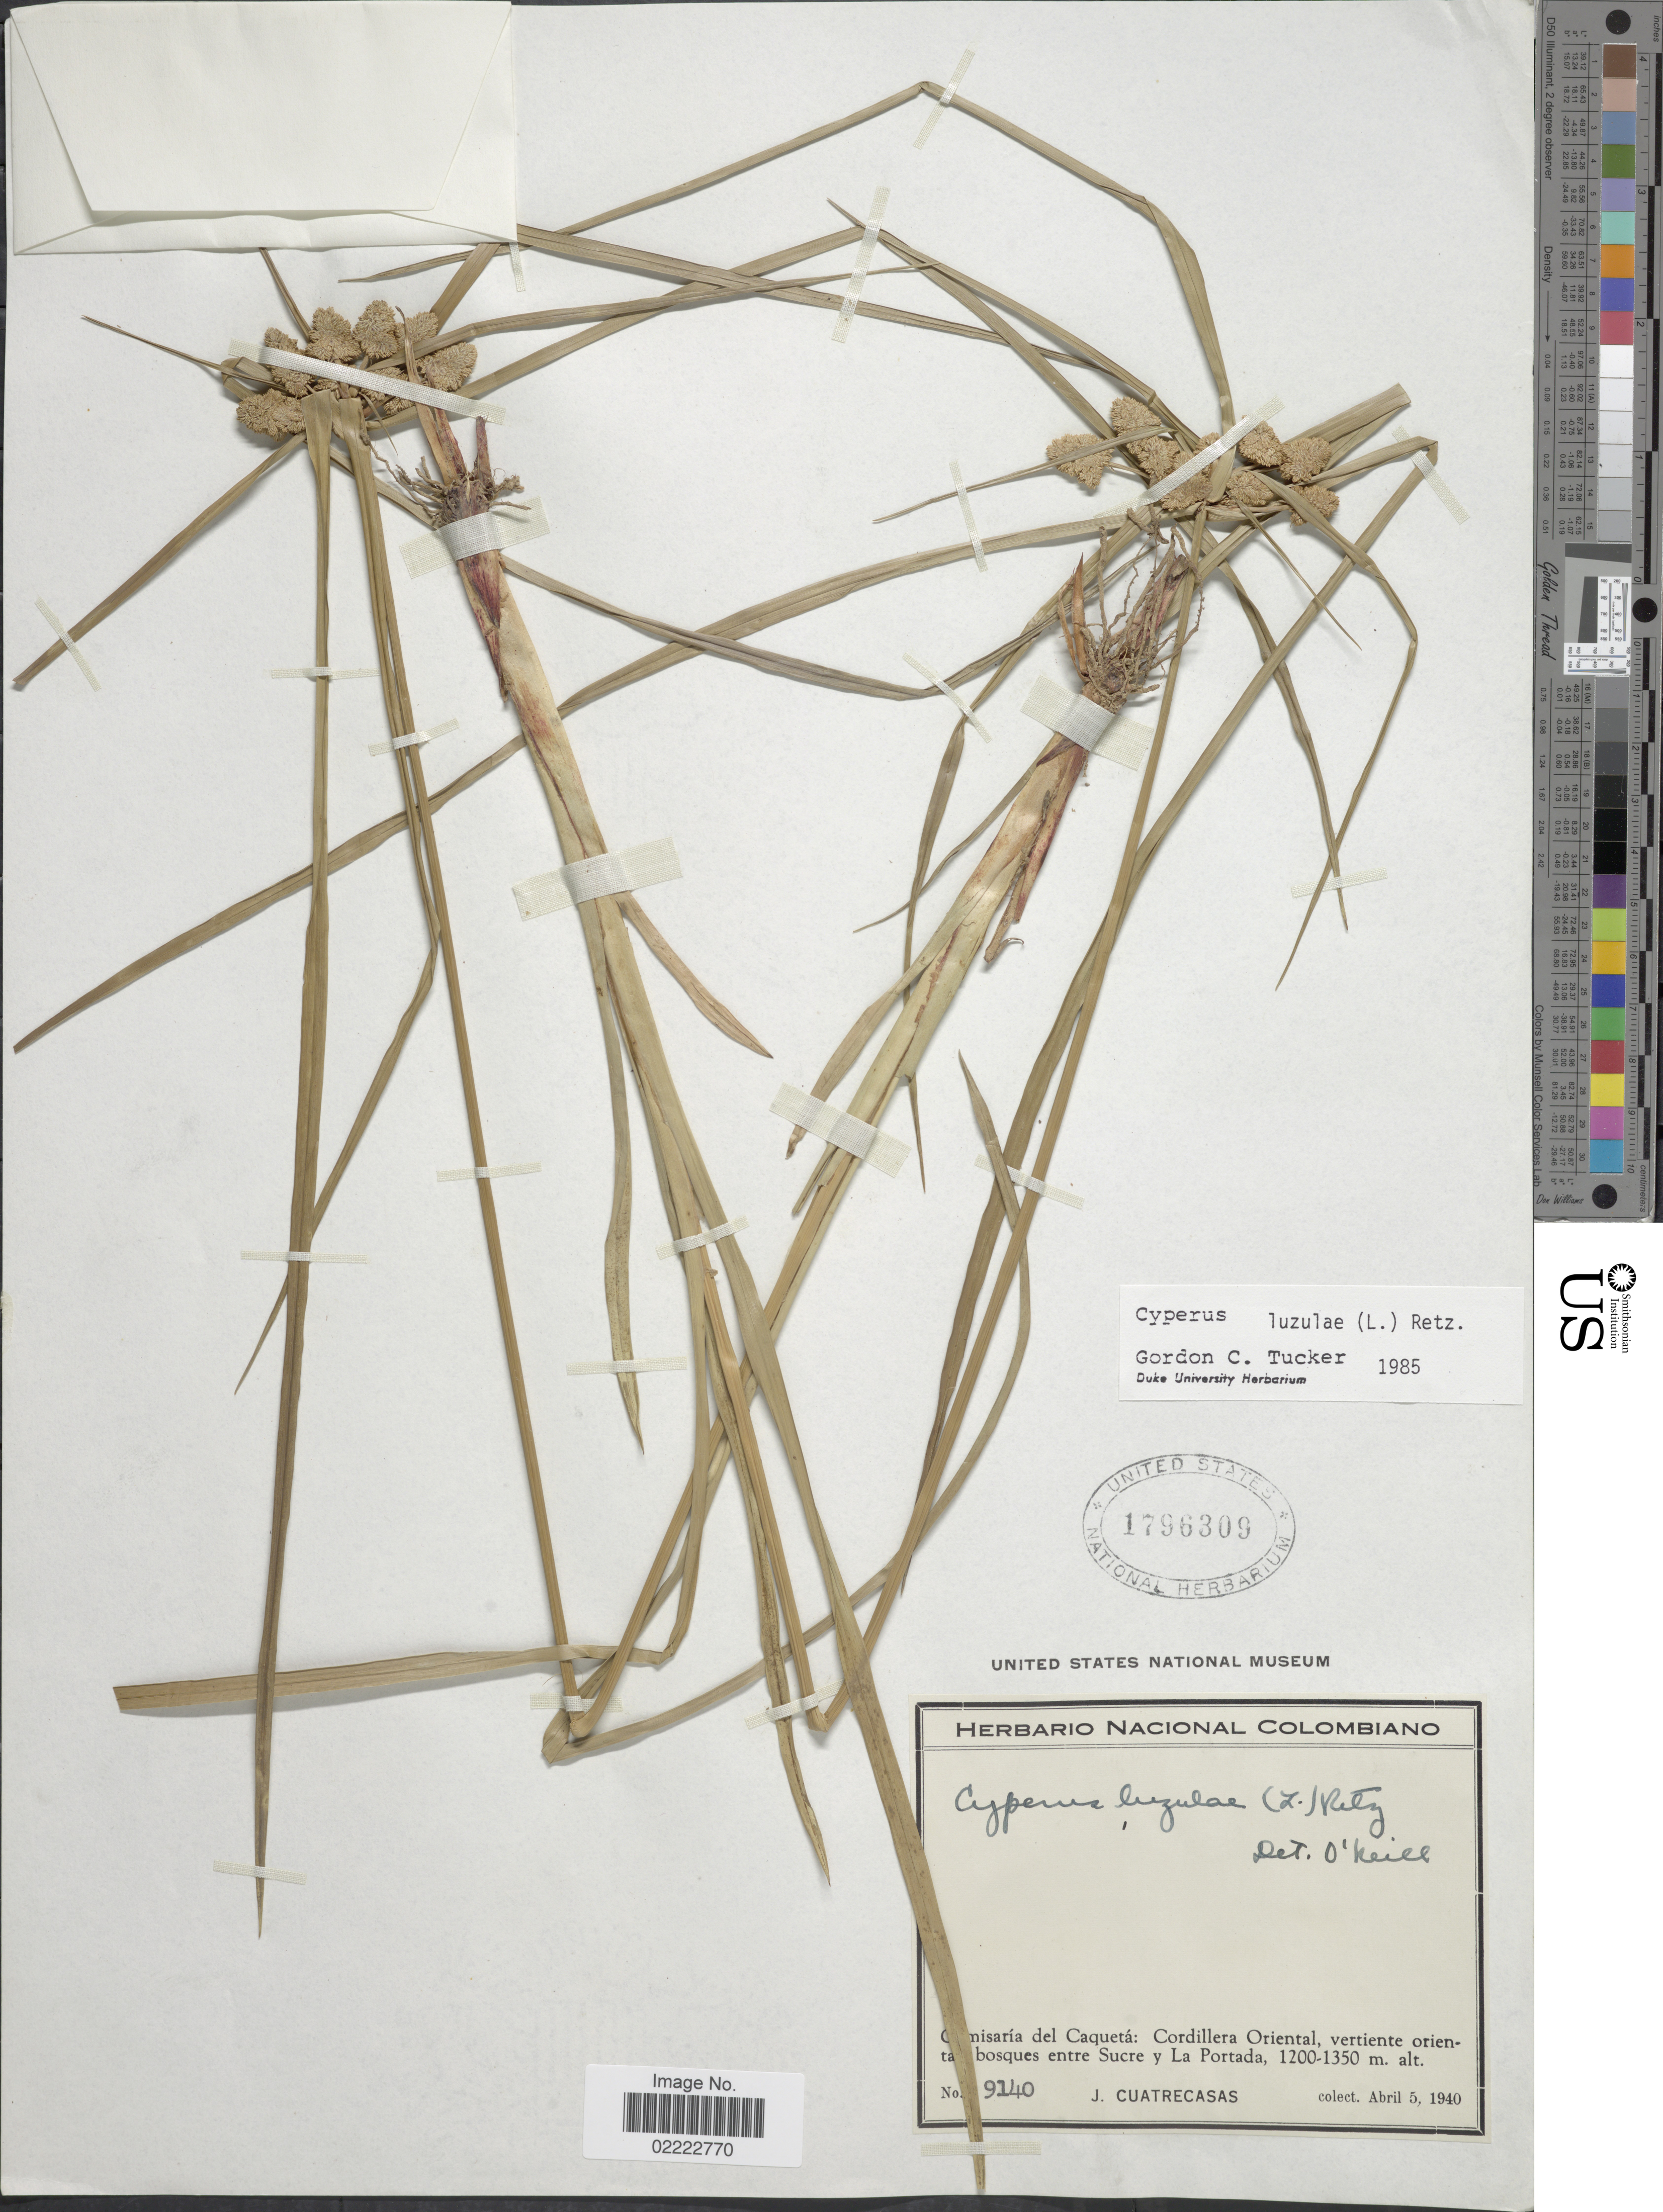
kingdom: Plantae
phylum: Tracheophyta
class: Liliopsida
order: Poales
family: Cyperaceae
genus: Cyperus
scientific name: Cyperus luzulae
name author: (L.) Rottb. ex Retz.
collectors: J. Cuatrecasas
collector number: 9140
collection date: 1940-04-05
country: Colombia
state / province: Caquetá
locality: Comisaria del Caquetá: Cordillera Oriental, vertiente oriental, bosques entre Sucre y La Portada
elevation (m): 1200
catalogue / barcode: US 1796309